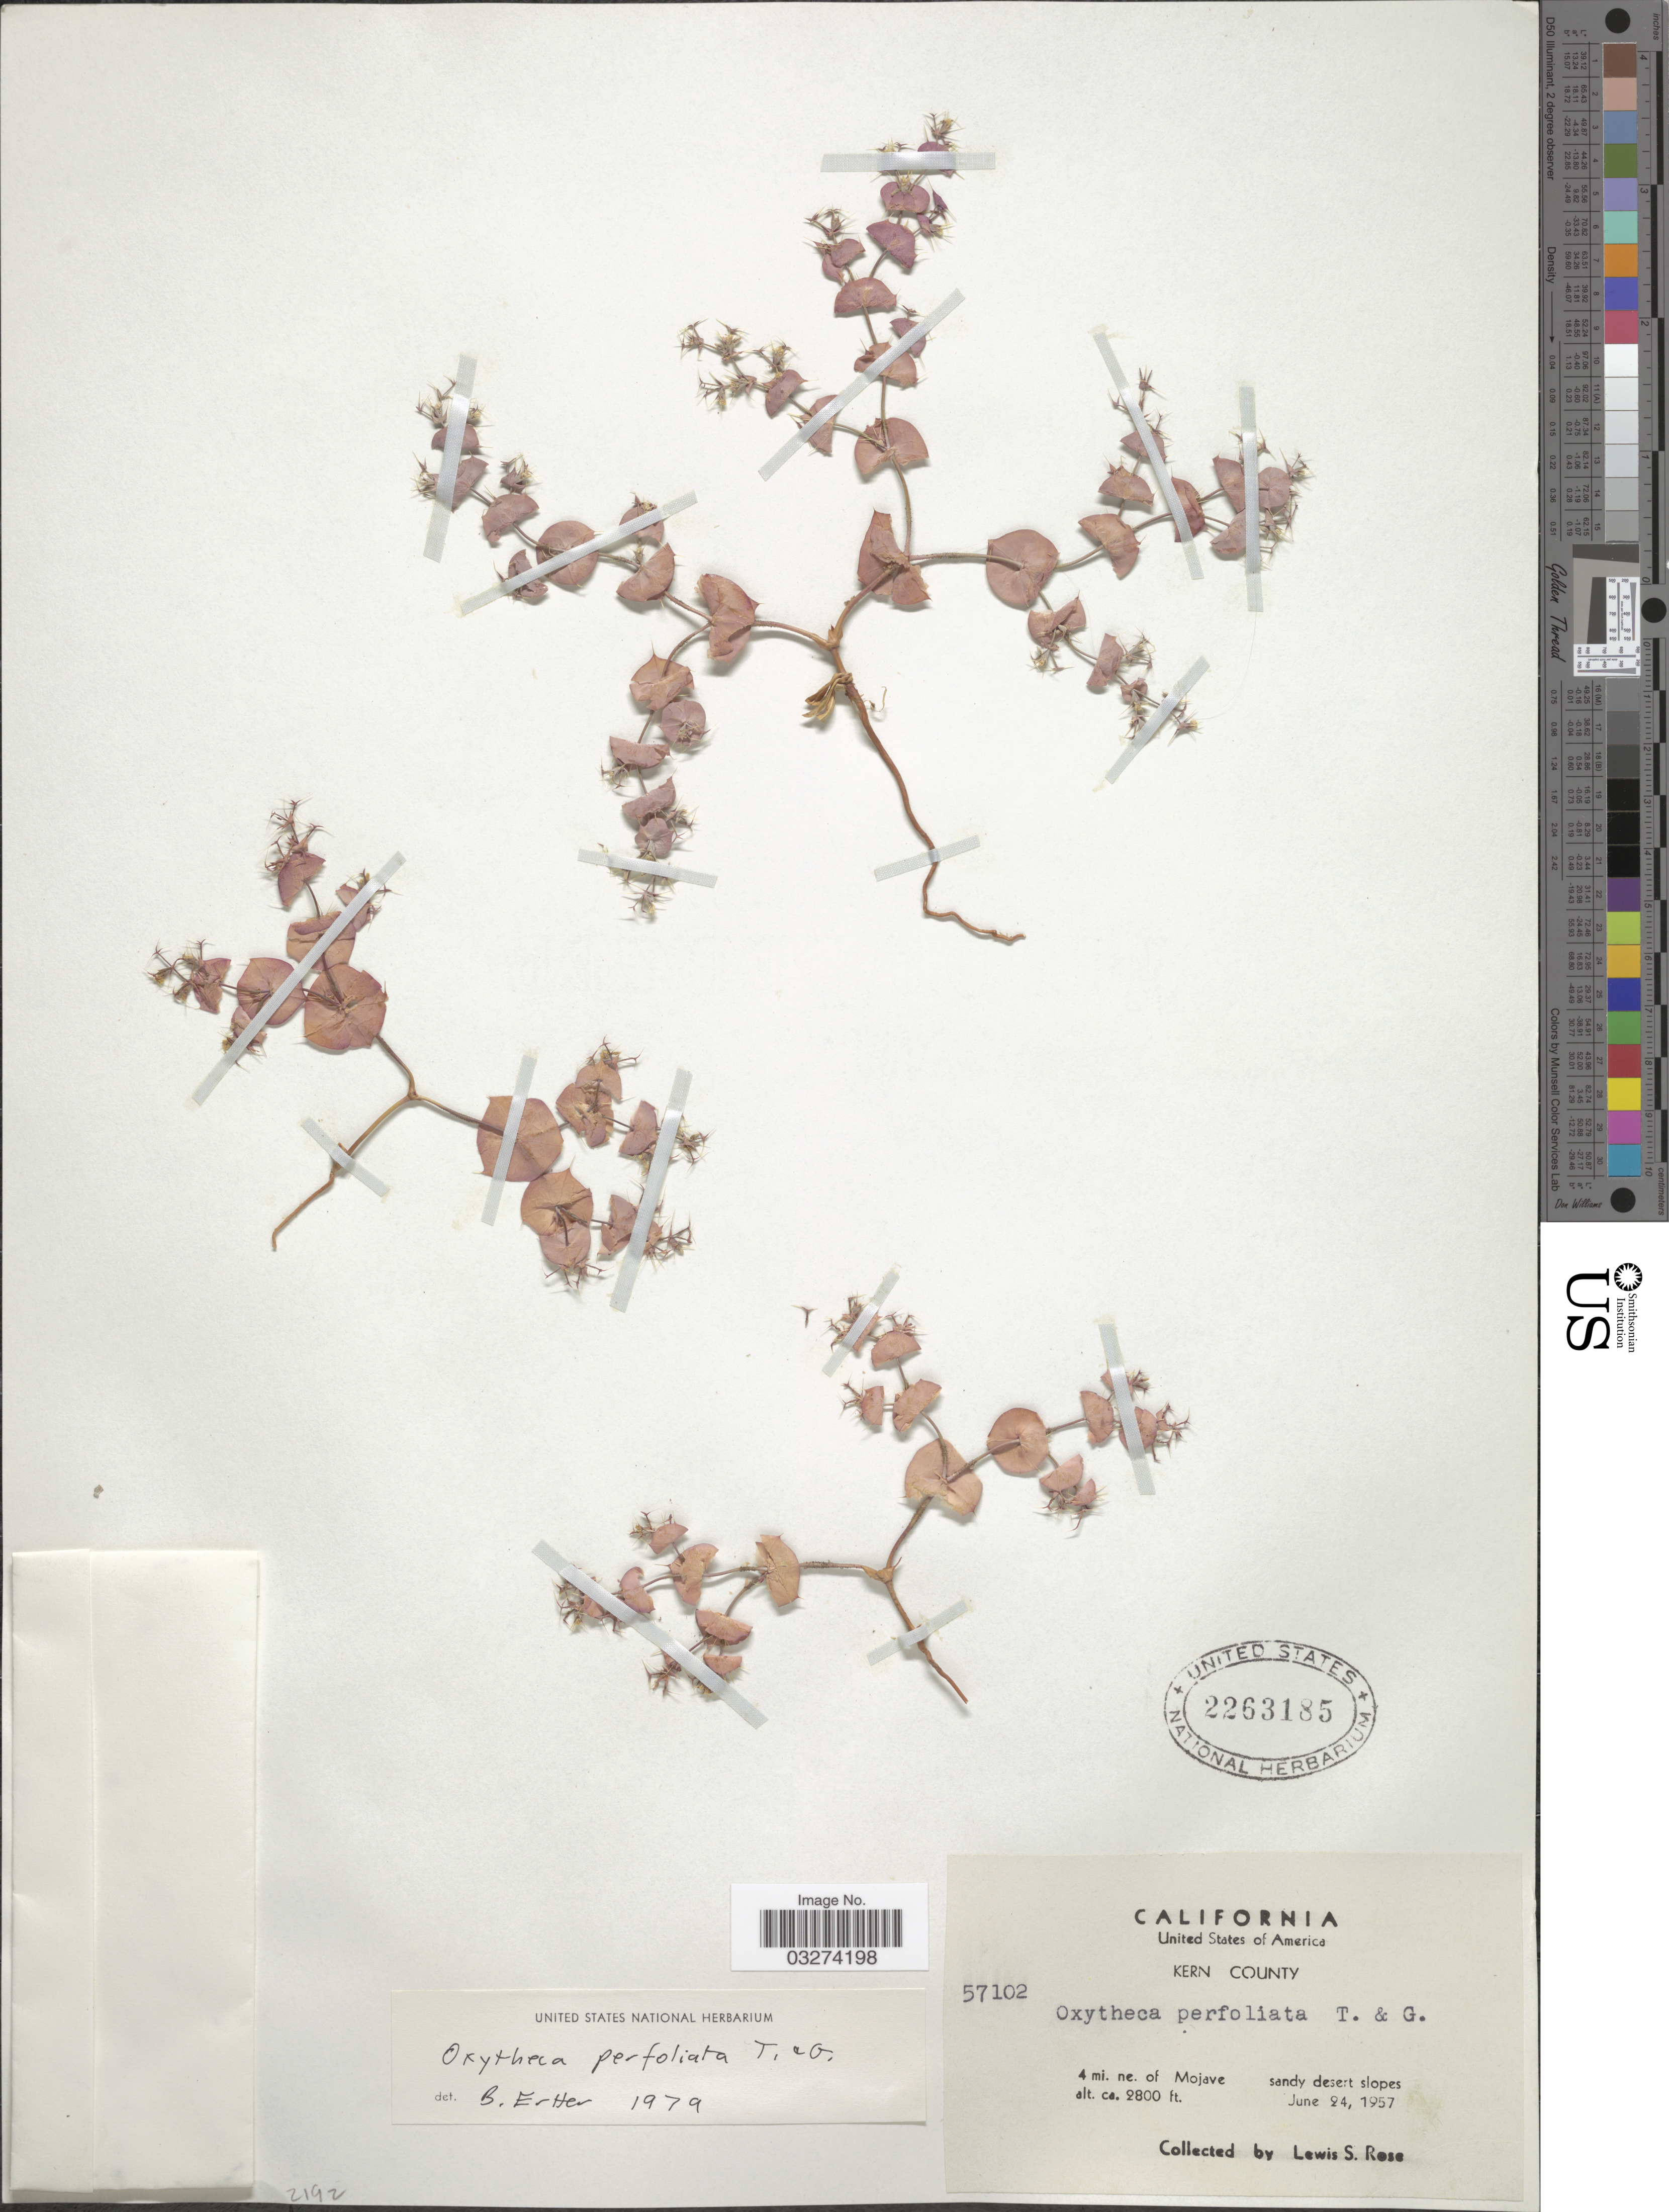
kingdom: Plantae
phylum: Tracheophyta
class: Magnoliopsida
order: Caryophyllales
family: Polygonaceae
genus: Oxytheca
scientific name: Oxytheca perfoliata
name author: Torr. & A. Gray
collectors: L. S. Rose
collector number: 57102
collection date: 1957-06-24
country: United States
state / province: California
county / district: Kern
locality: Kern County. 4 mi. ne. of Mojave.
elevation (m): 853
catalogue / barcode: US 2263185